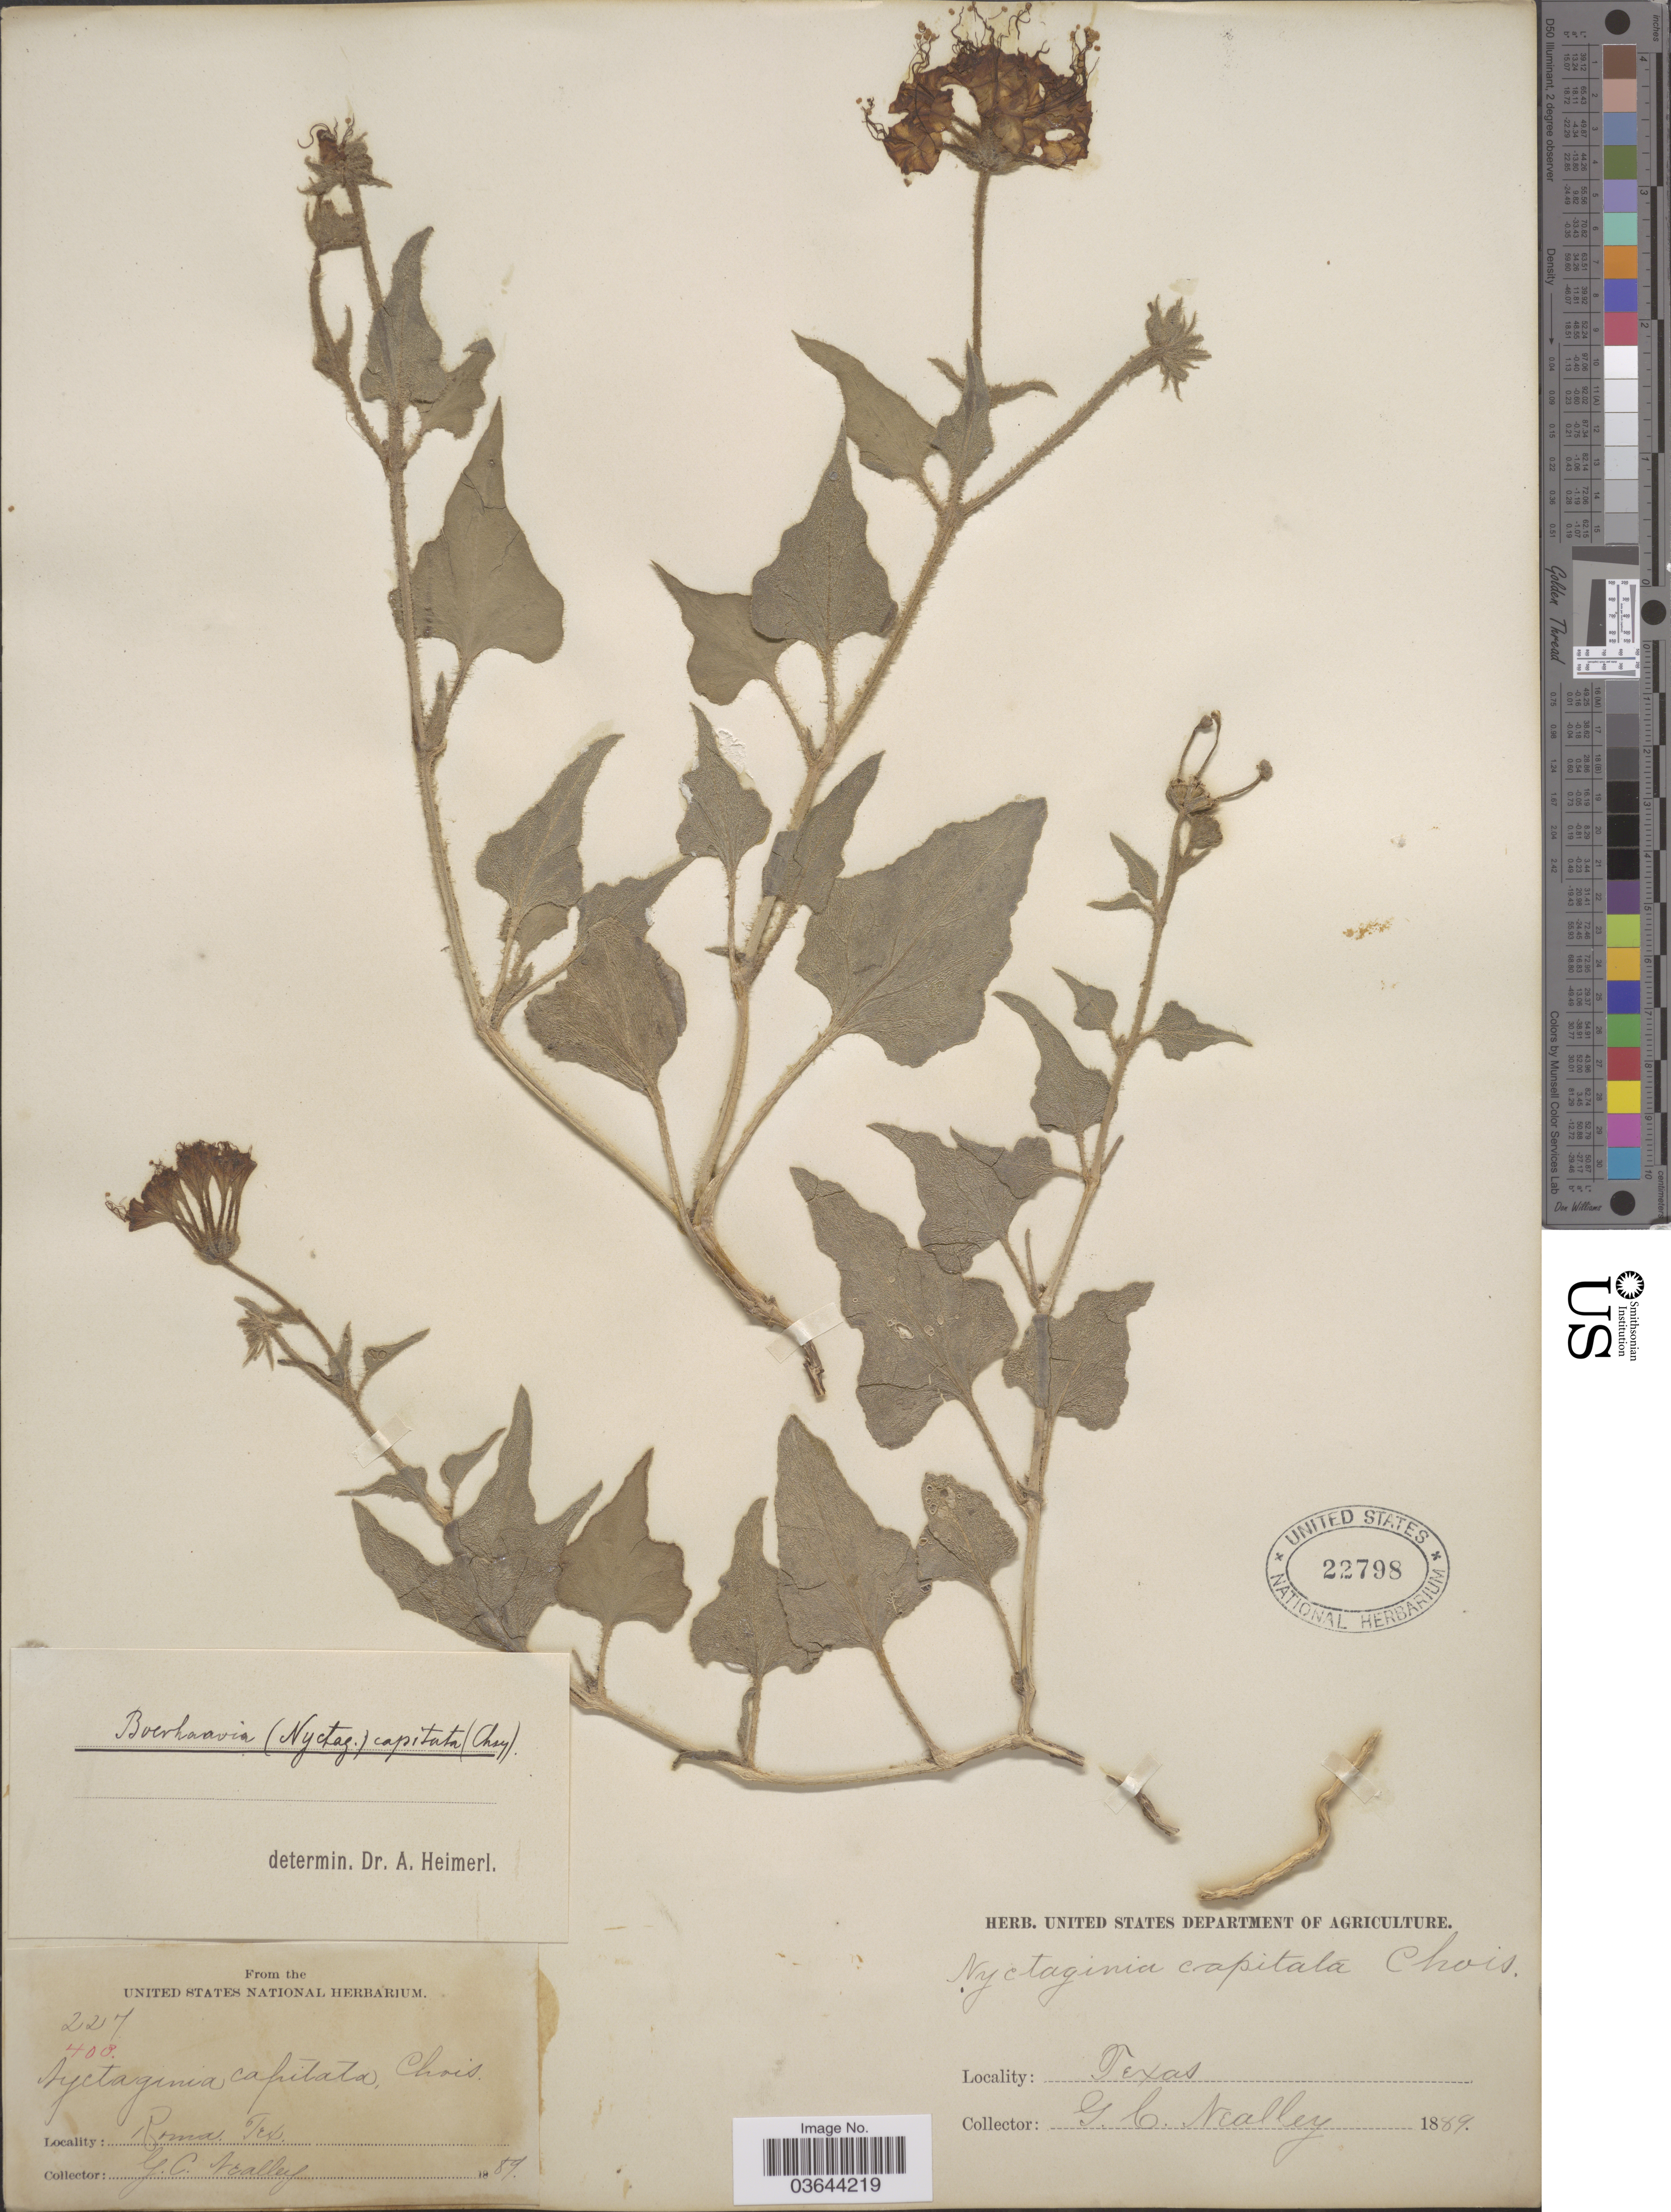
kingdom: Plantae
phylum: Tracheophyta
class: Magnoliopsida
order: Caryophyllales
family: Nyctaginaceae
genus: Nyctaginia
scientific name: Nyctaginia capitata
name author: Choisy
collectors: G. Neally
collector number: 227/408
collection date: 1889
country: United States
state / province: Texas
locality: Roma.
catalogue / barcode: US 22798